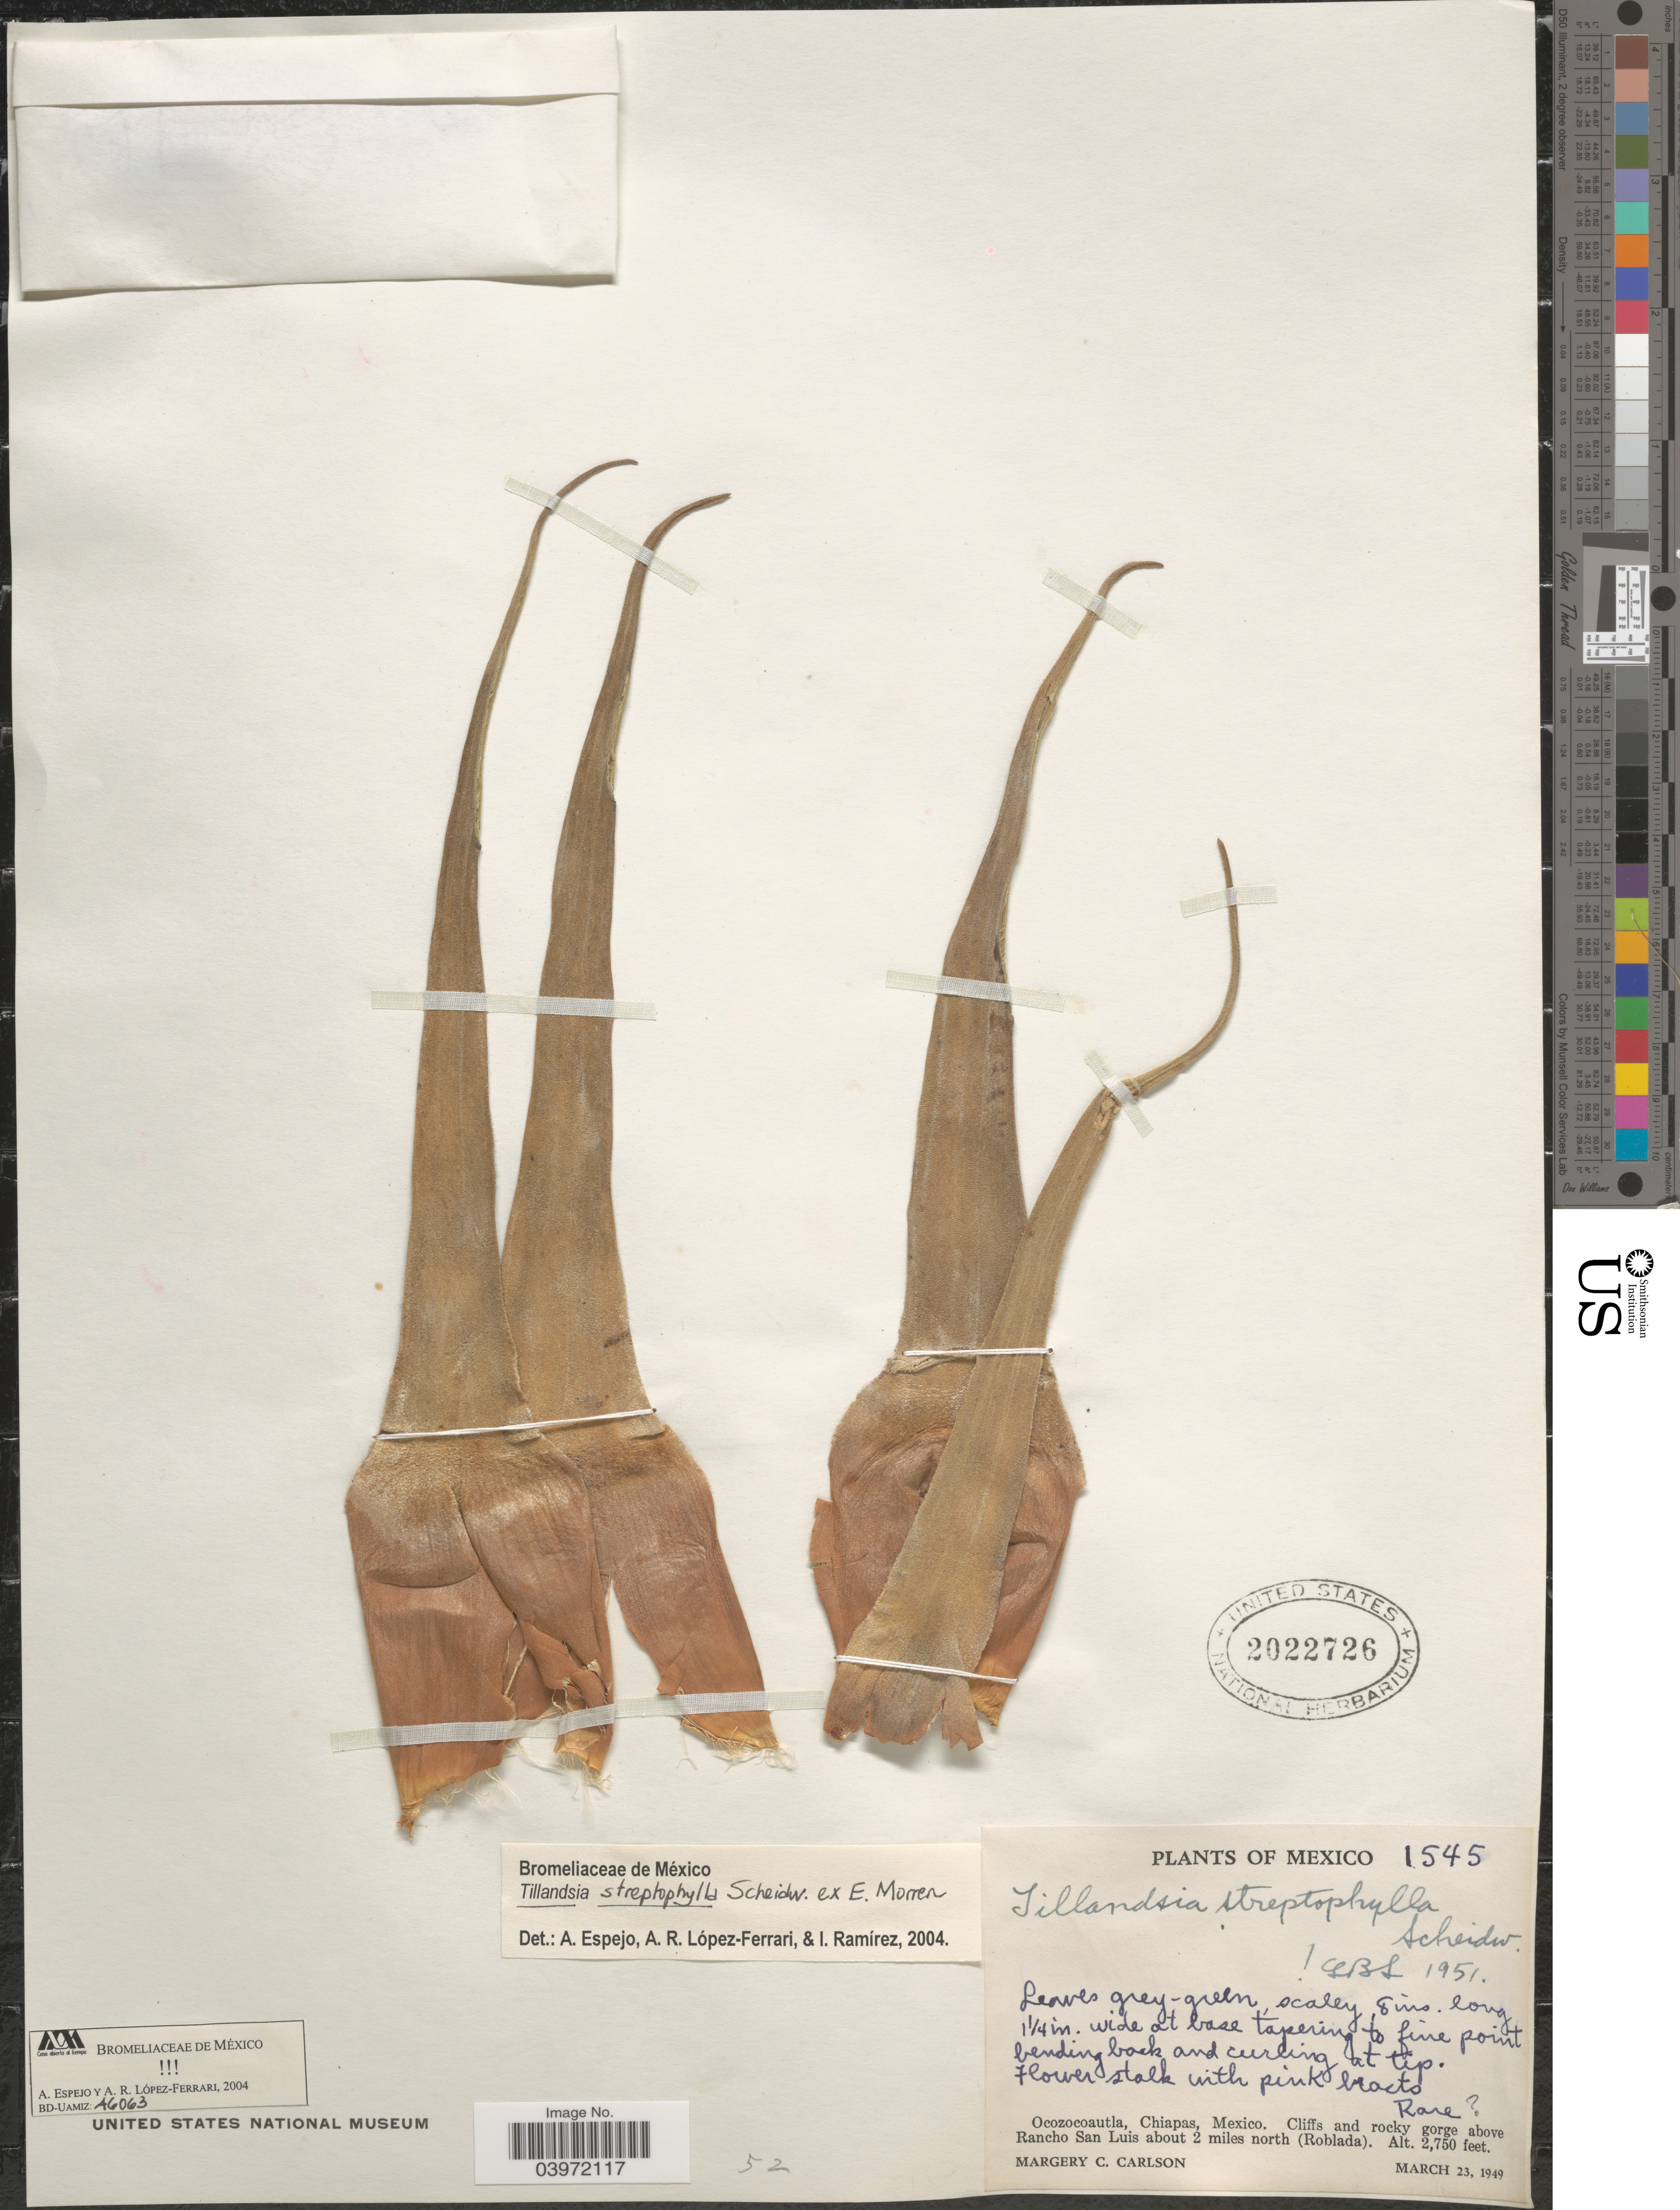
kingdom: Plantae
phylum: Tracheophyta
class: Liliopsida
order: Poales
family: Bromeliaceae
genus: Tillandsia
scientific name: Tillandsia streptophylla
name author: Scheidw. ex C. Morren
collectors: M. C. Carlson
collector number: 1545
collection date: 1949-03-23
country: Mexico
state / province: Chiapas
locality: Ocozocoautla. Cliffs and rocky gorge above Rancho San Luis about 2 miles north (Roblada).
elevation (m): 838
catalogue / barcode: US 2022726